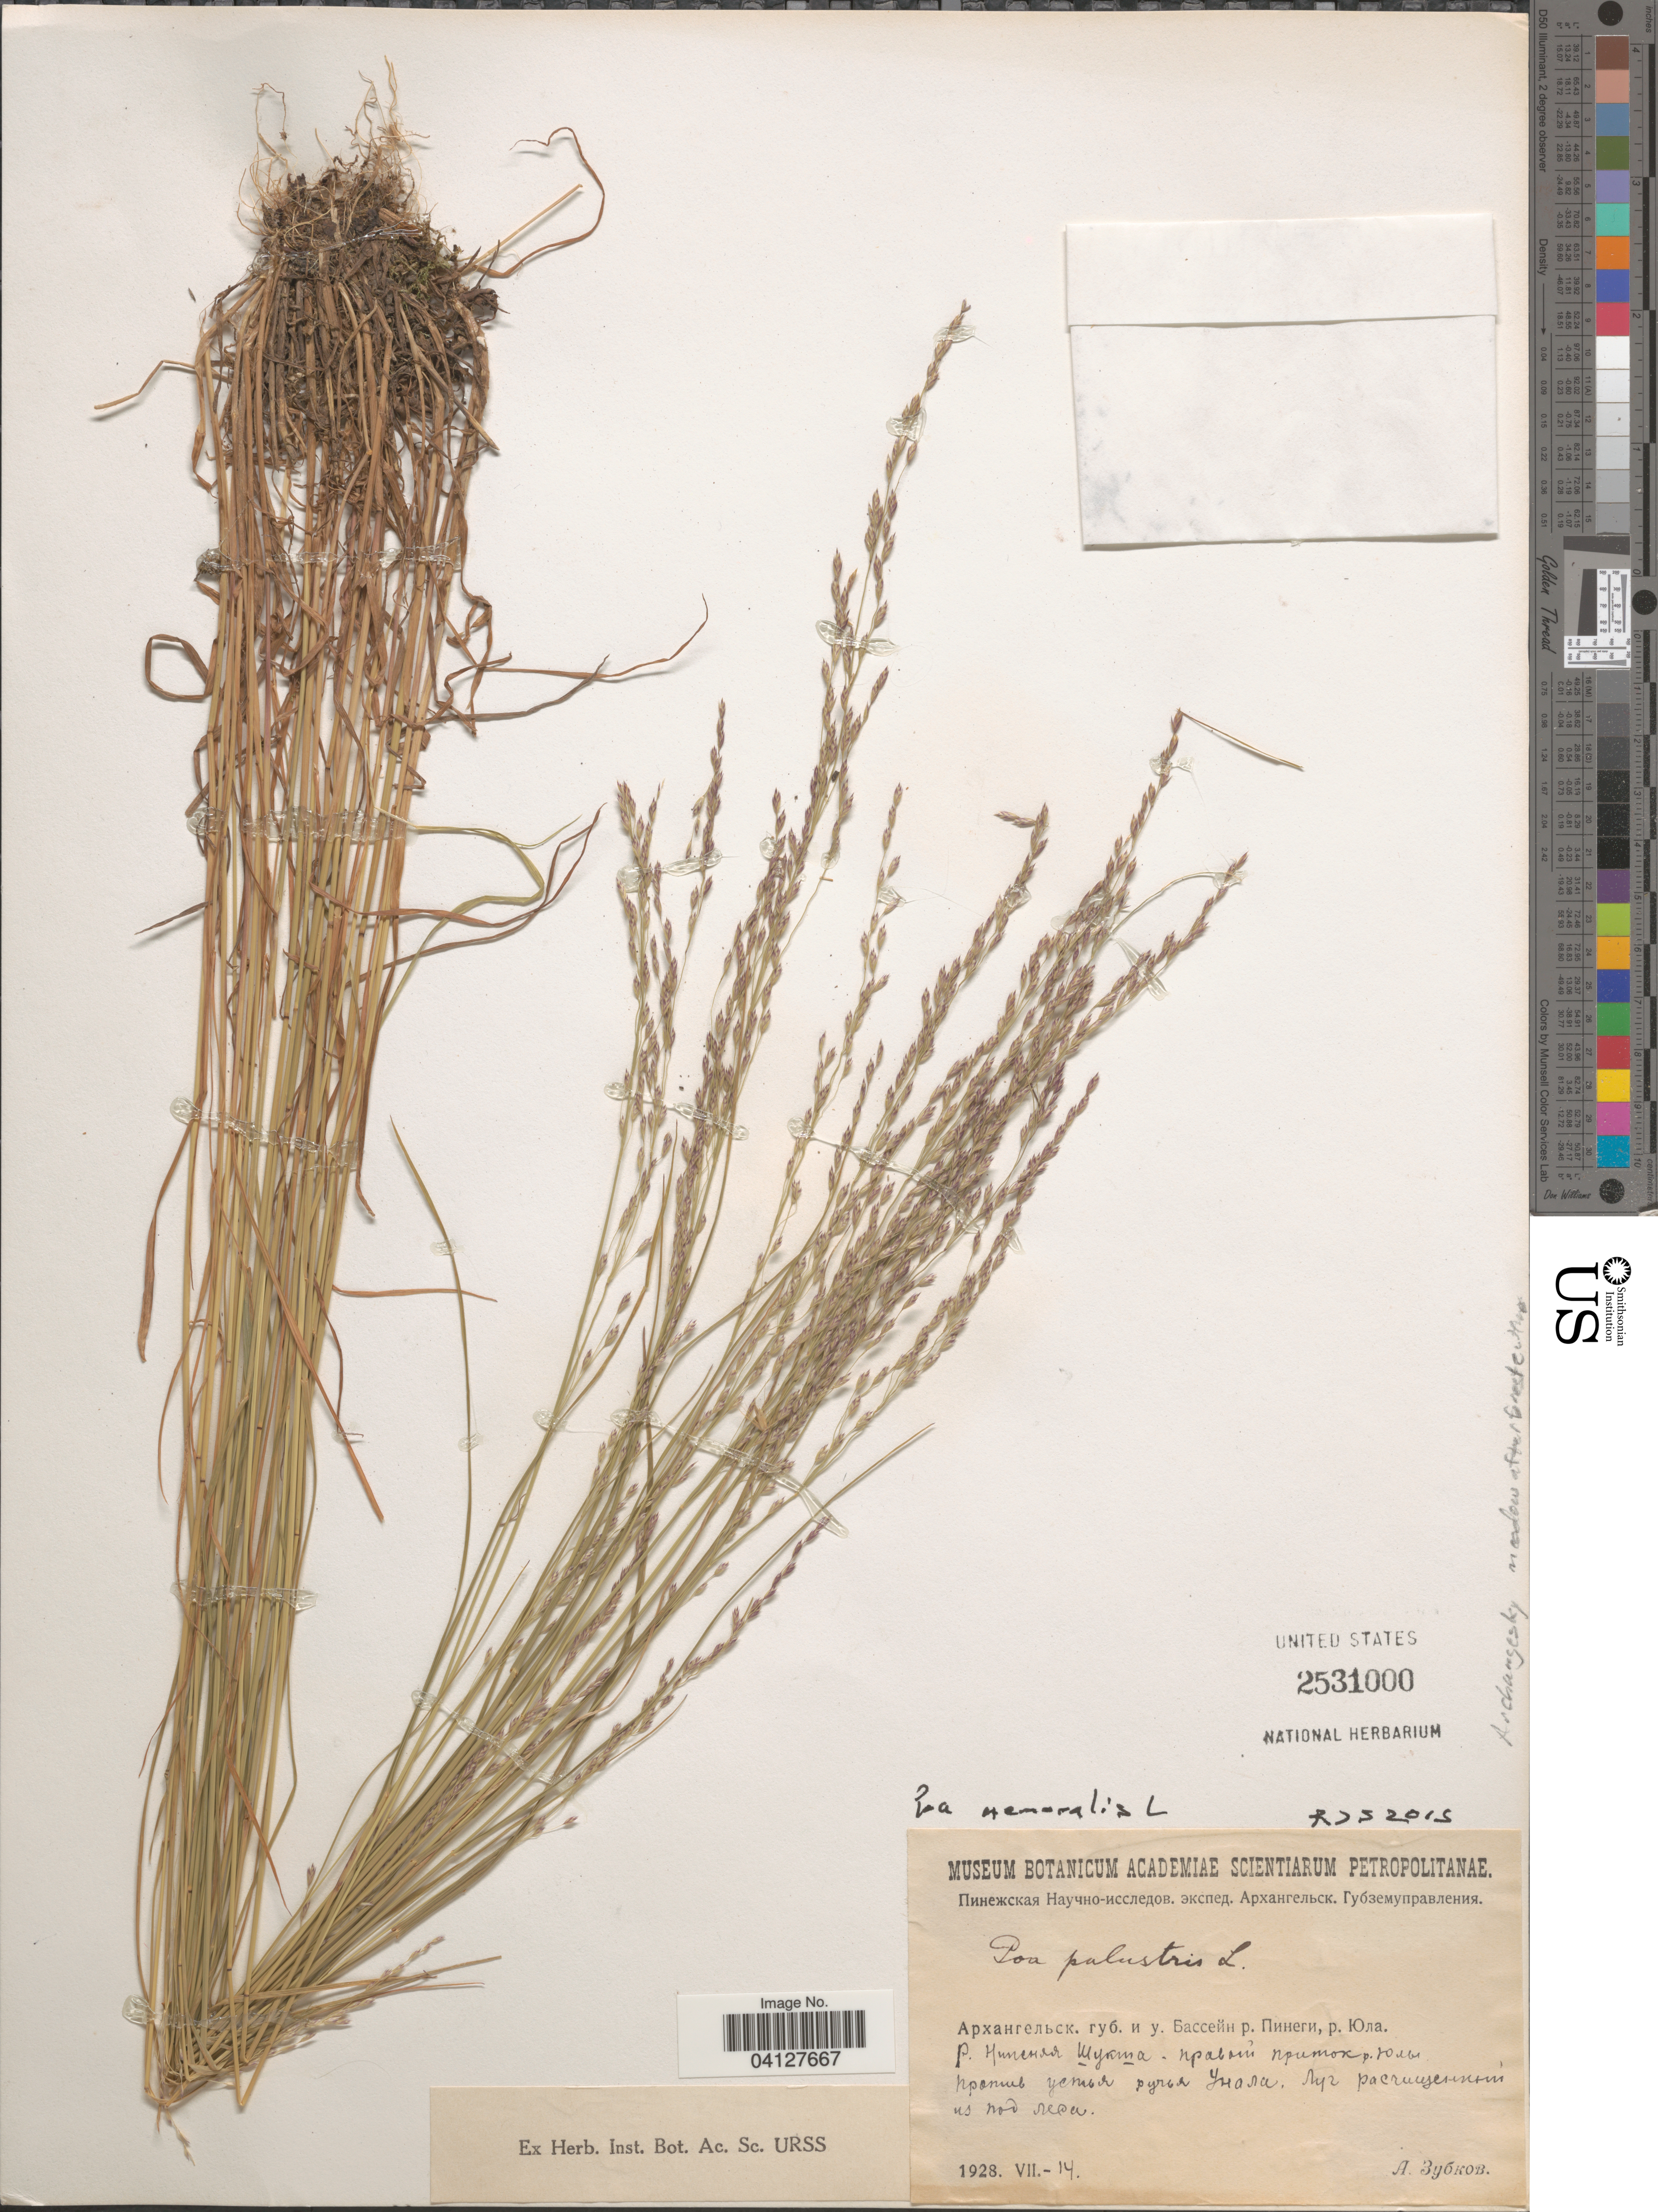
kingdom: Plantae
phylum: Tracheophyta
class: Liliopsida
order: Poales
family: Poaceae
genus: Poa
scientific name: Poa palustris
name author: L.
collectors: A. Zubkov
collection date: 1928-07-14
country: Russian Federation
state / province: Arkhangelsk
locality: River Nizhnyaya Shuksha, basin of rivers Pinega and Yula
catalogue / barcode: US 2531000